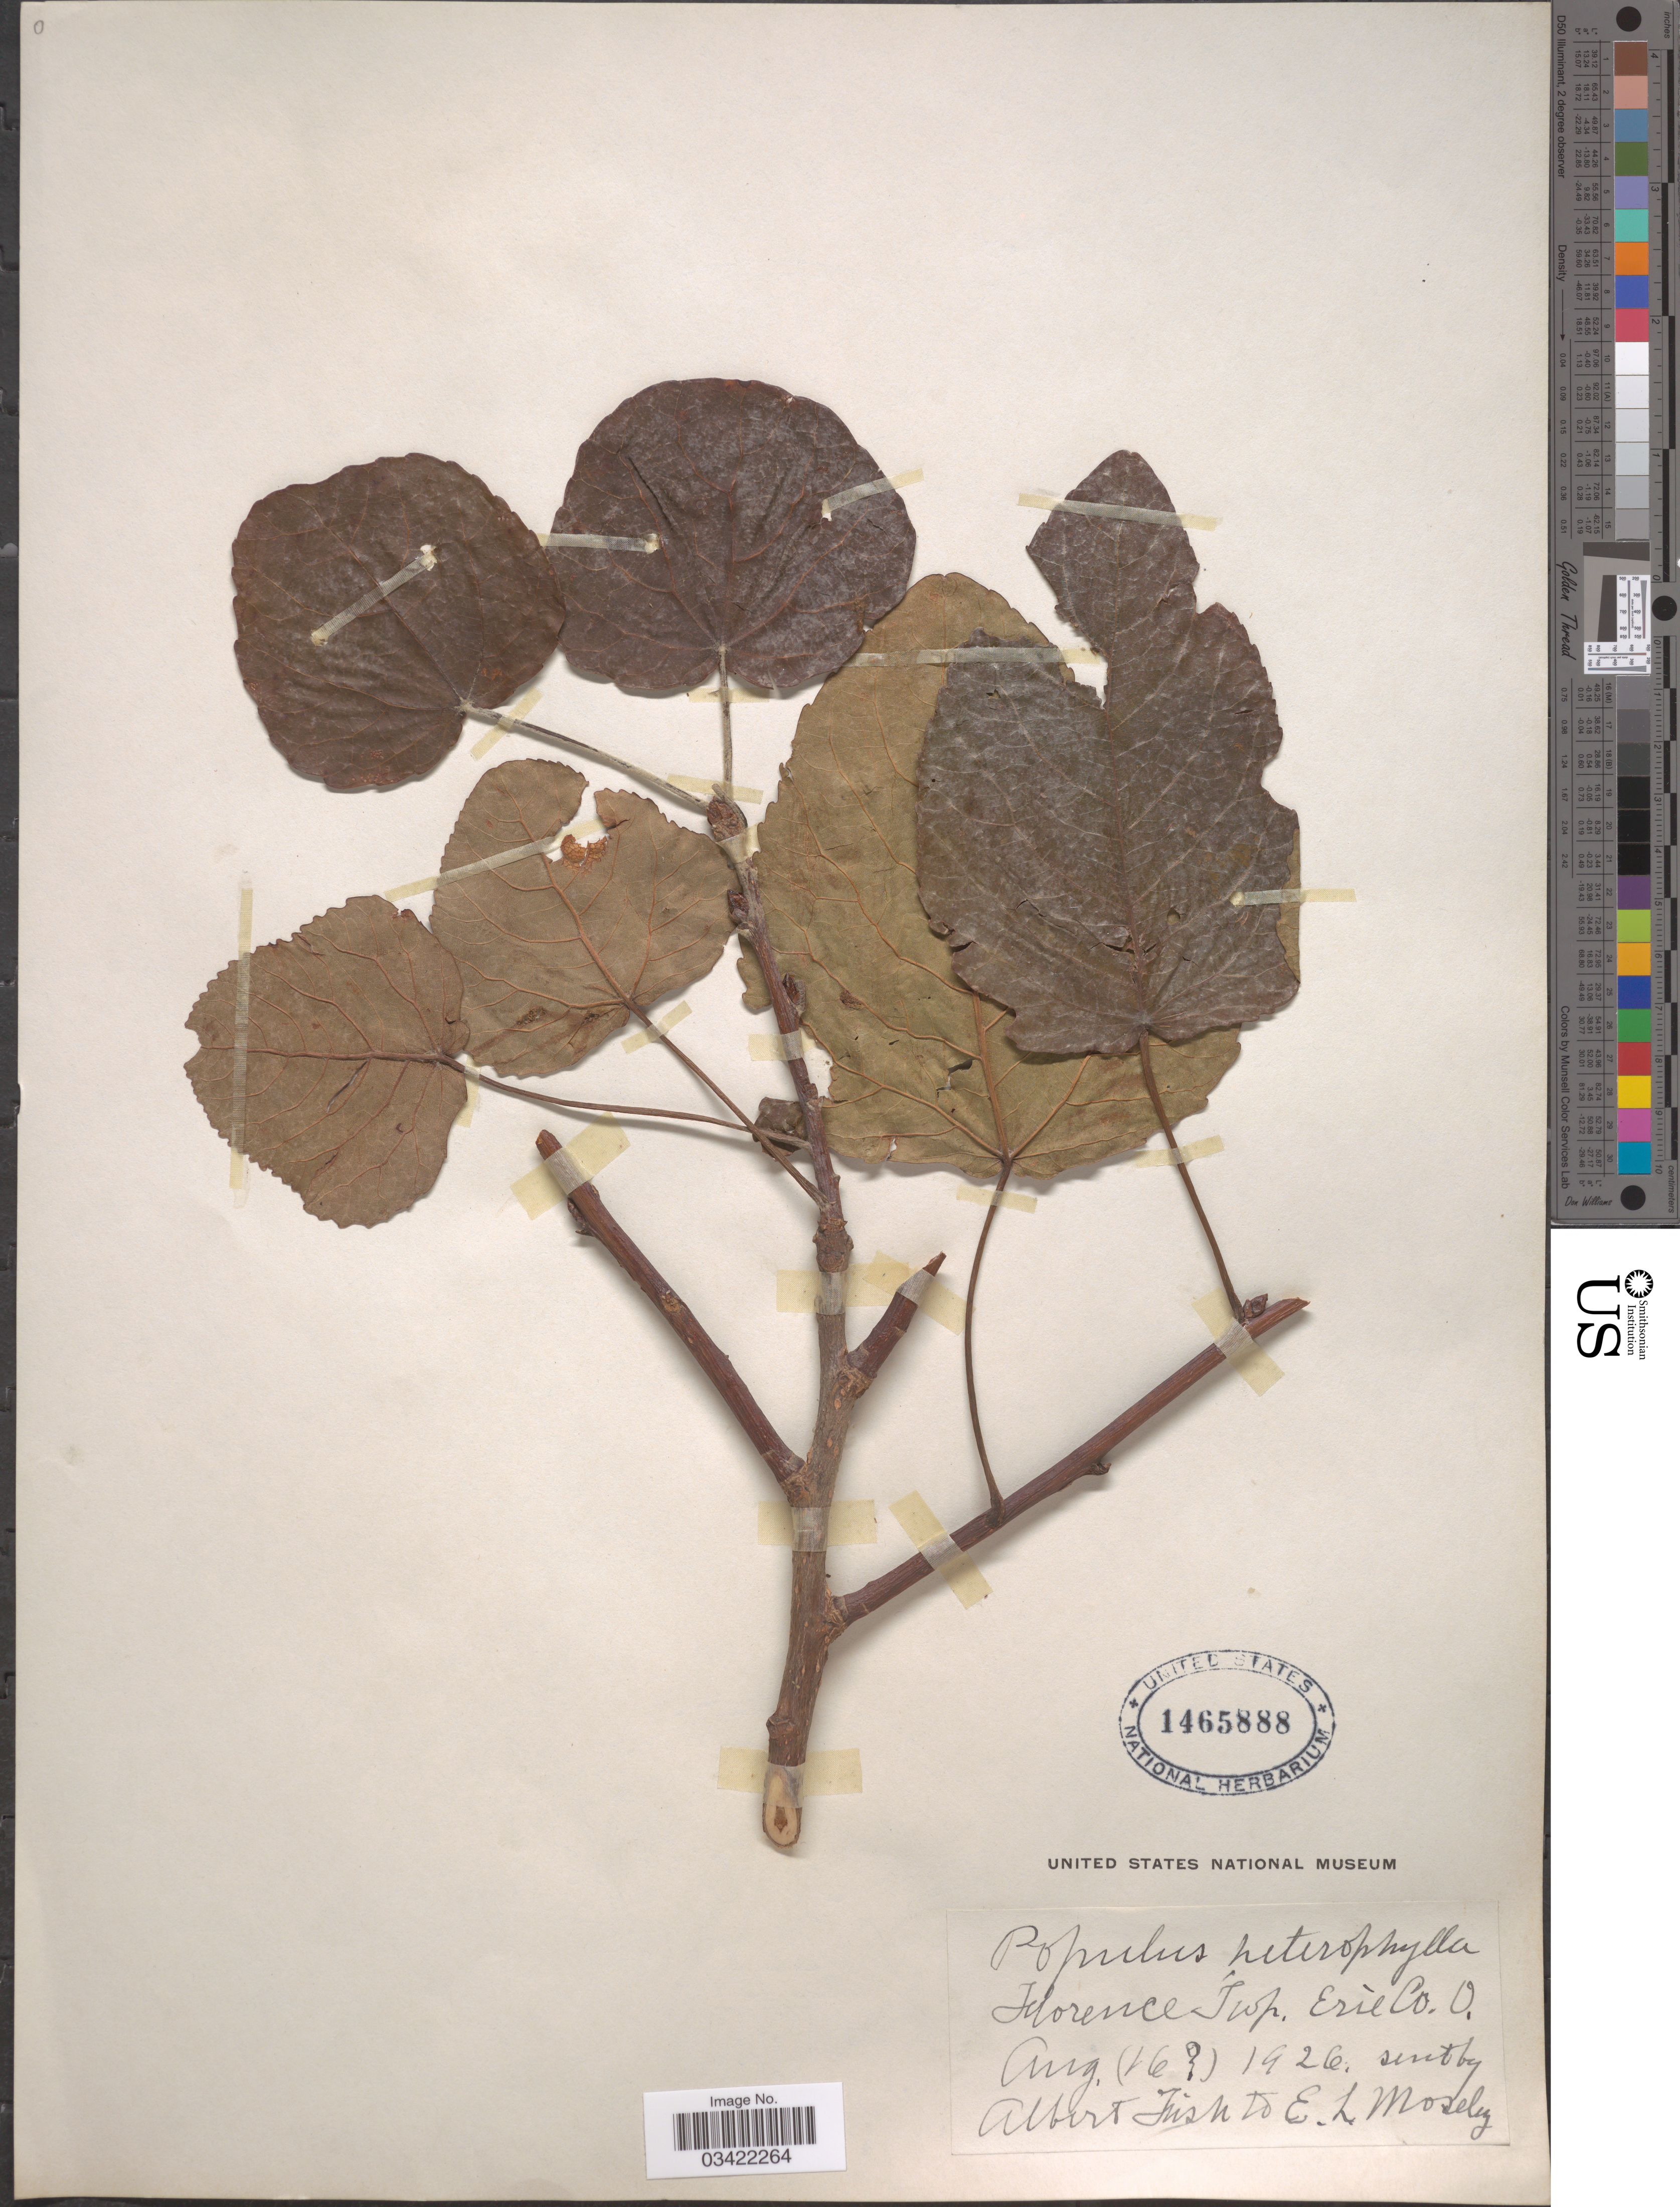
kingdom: Plantae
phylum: Tracheophyta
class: Magnoliopsida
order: Malpighiales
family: Salicaceae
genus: Populus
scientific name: Populus heterophylla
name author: L.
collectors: A. Fish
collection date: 1926-08-16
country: United States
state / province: Ohio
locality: Florence Twp. Erie Co.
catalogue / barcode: US 1465888